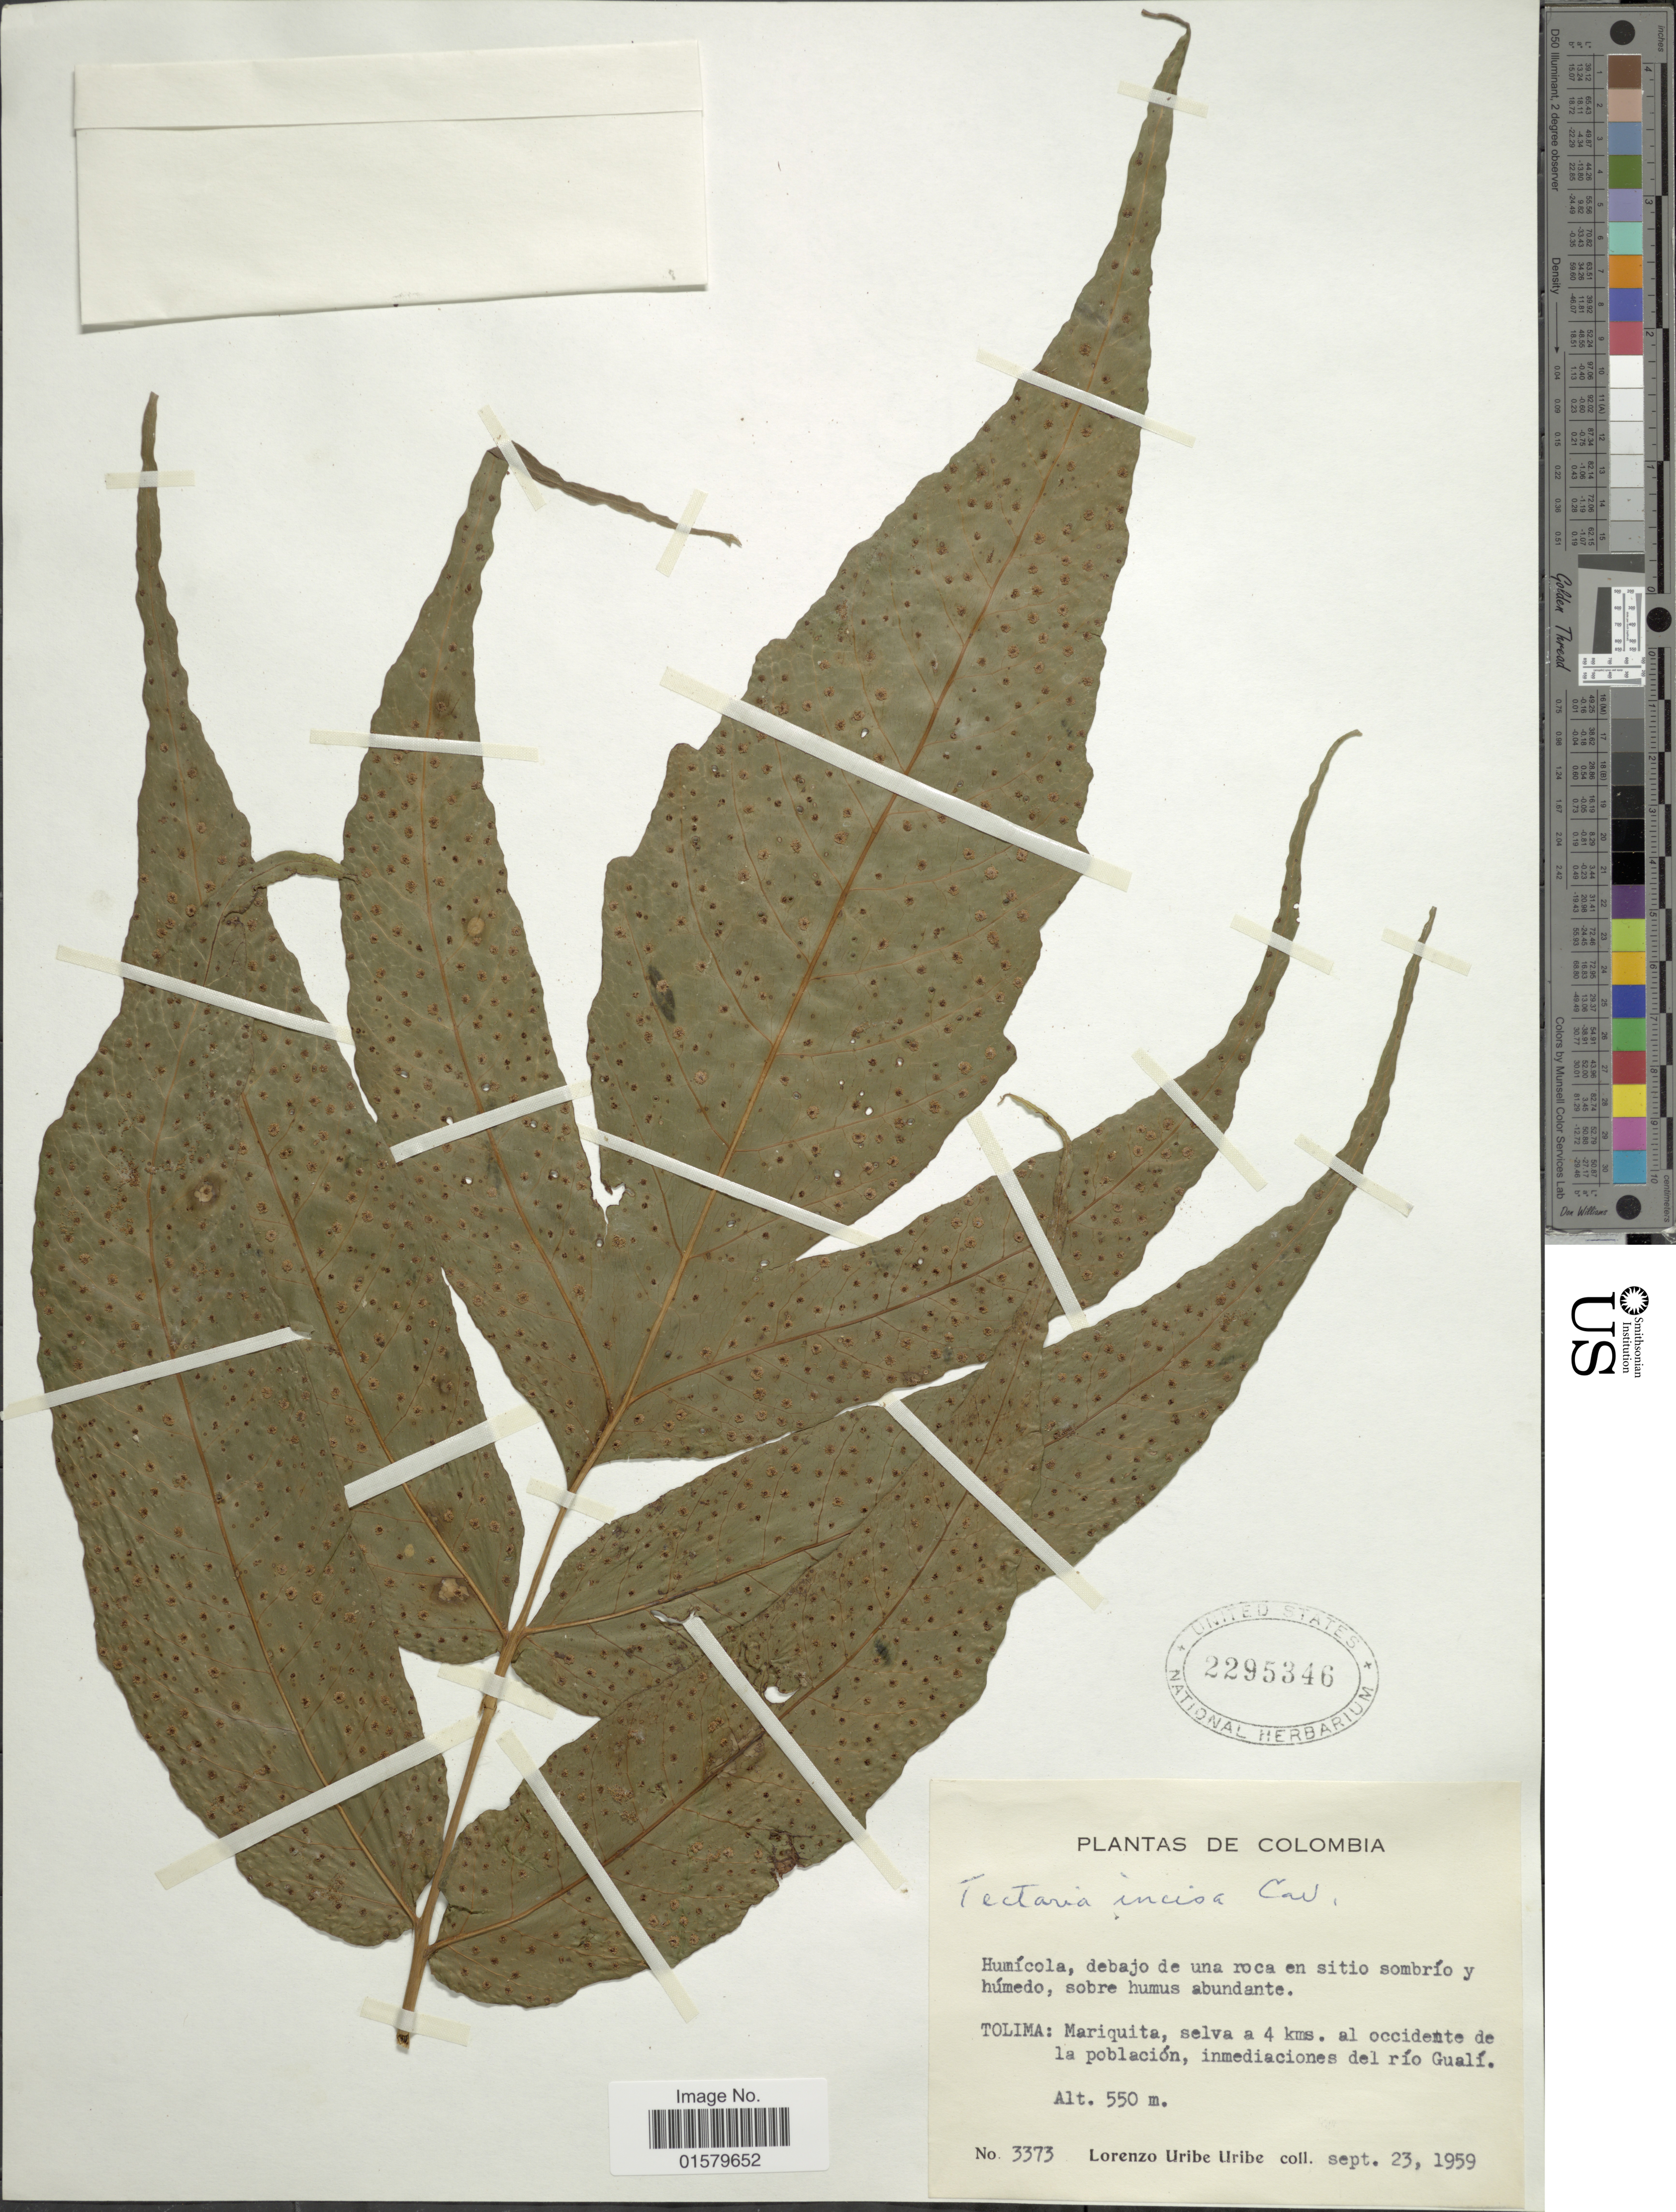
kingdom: Plantae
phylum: Tracheophyta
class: Polypodiopsida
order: Polypodiales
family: Tectariaceae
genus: Tectaria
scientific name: Tectaria incisa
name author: Cav.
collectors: L. Uribe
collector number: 3373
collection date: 1959-09-23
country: Colombia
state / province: Tolima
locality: Mariquita, selva a 4 kms. al occidente de la poblacion, inmediaciones del rio Guali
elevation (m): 550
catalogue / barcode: US 2295346